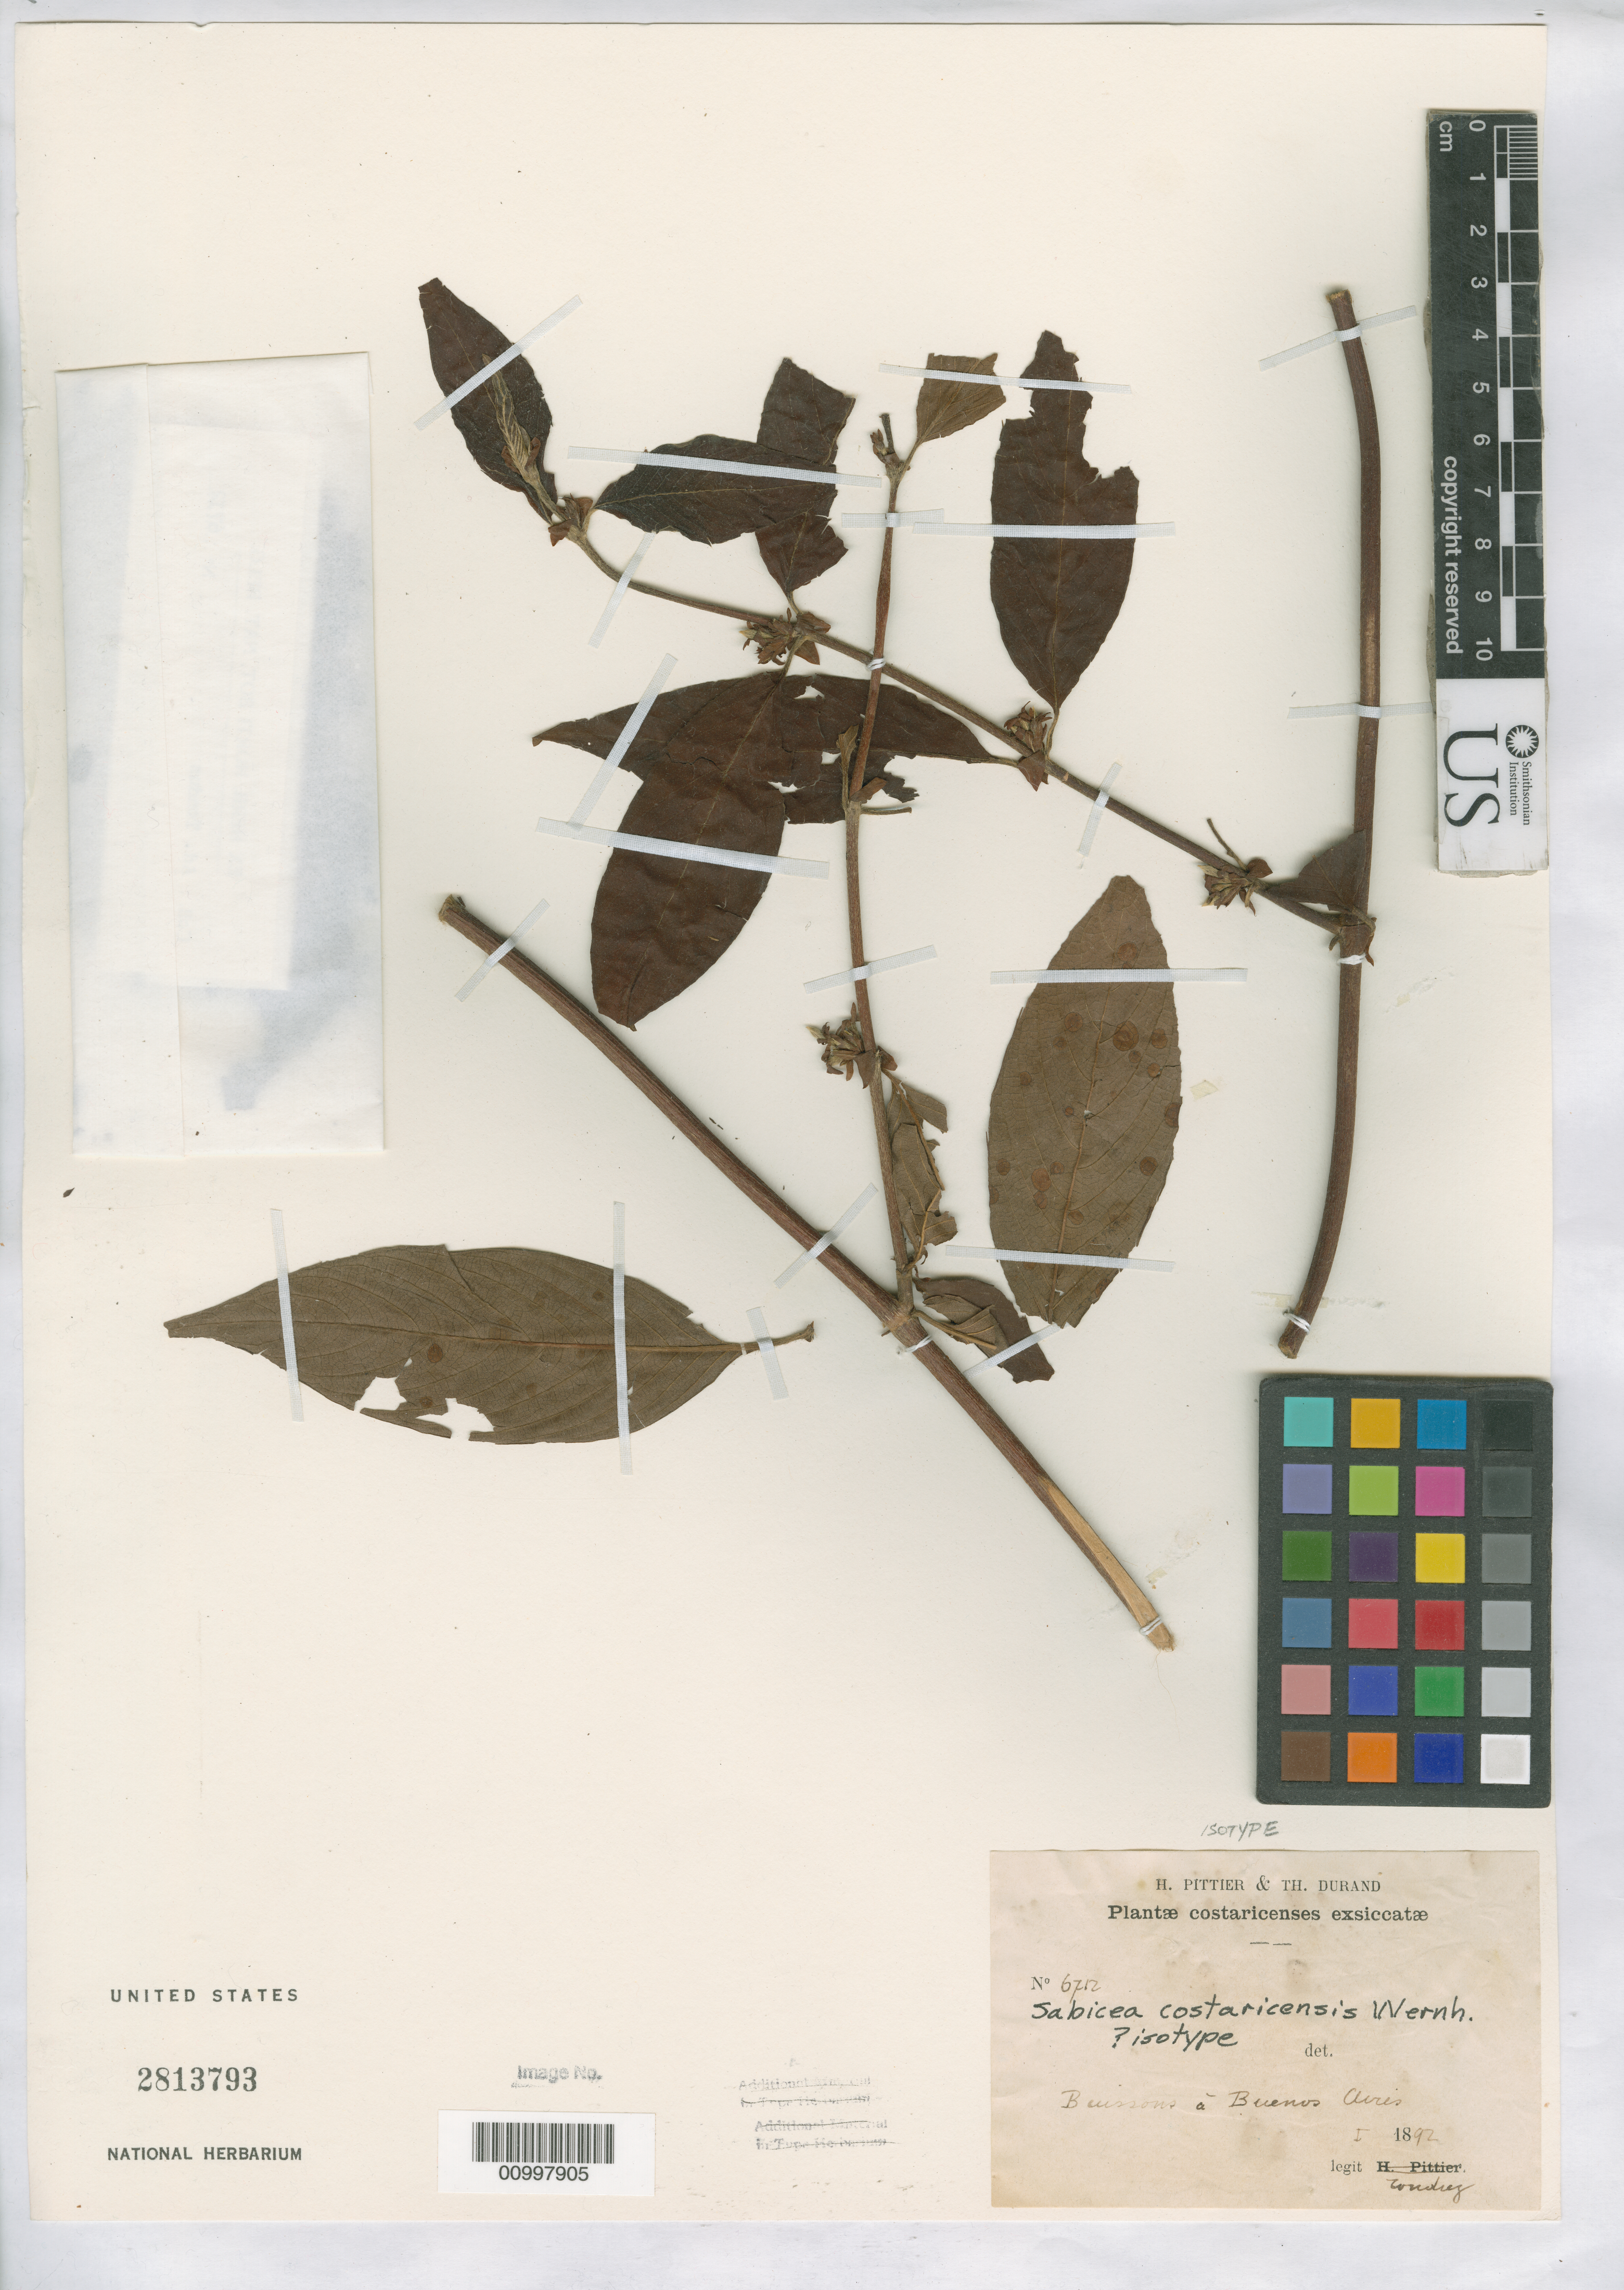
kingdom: Plantae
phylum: Tracheophyta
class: Magnoliopsida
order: Gentianales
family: Rubiaceae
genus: Sabicea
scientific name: Sabicea costaricensis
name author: Wernham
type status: Syntype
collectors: A. Tonduz, H. F. Pittier & T. Durand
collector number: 6712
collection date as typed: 1892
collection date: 1892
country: Costa Rica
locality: Buissons a Buenos Aires.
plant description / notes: Also the type number of Sabicea hirsuta var. adpressa Wernham (but locality cited as "Punta Arena").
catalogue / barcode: US 2813793